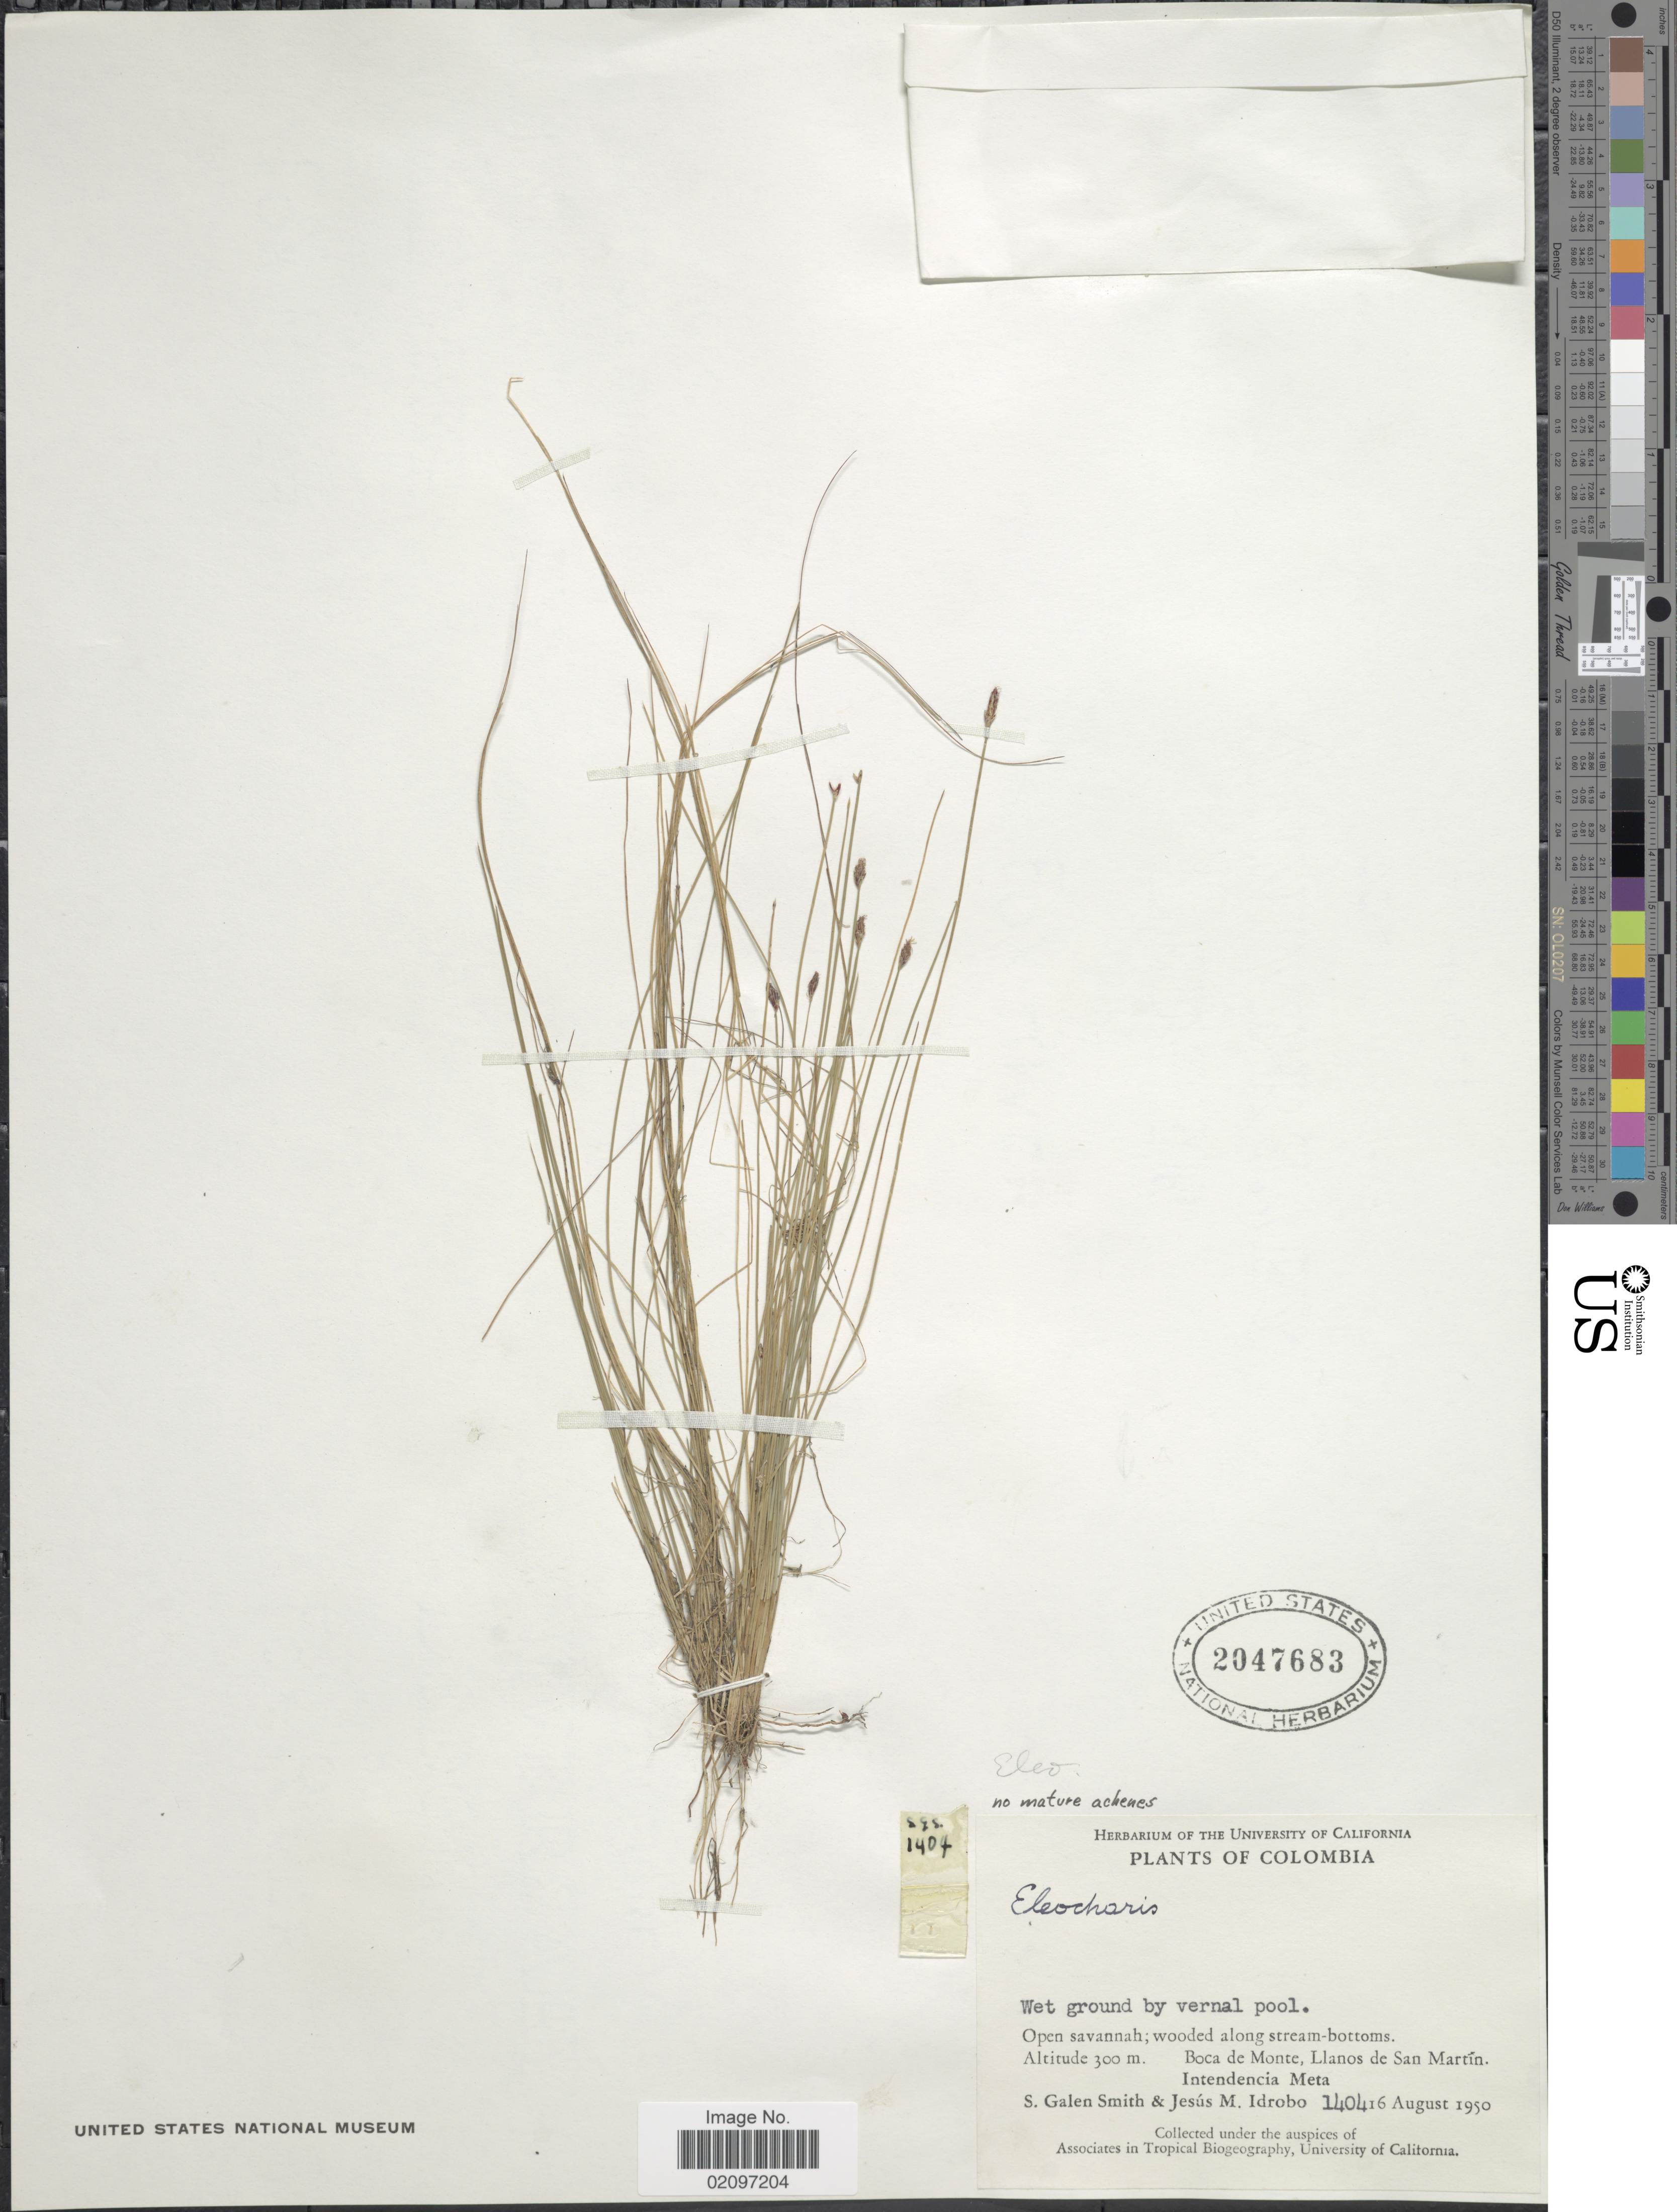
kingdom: Plantae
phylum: Tracheophyta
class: Liliopsida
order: Poales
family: Cyperaceae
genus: Eleocharis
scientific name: Eleocharis sp.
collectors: S. G. Smith & J. M. Idrobo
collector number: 1404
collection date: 1950-08-16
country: Colombia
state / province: Meta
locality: Boca de Monte, Llanos de San Martin, Intendencia Meta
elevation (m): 300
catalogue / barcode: US 2047683